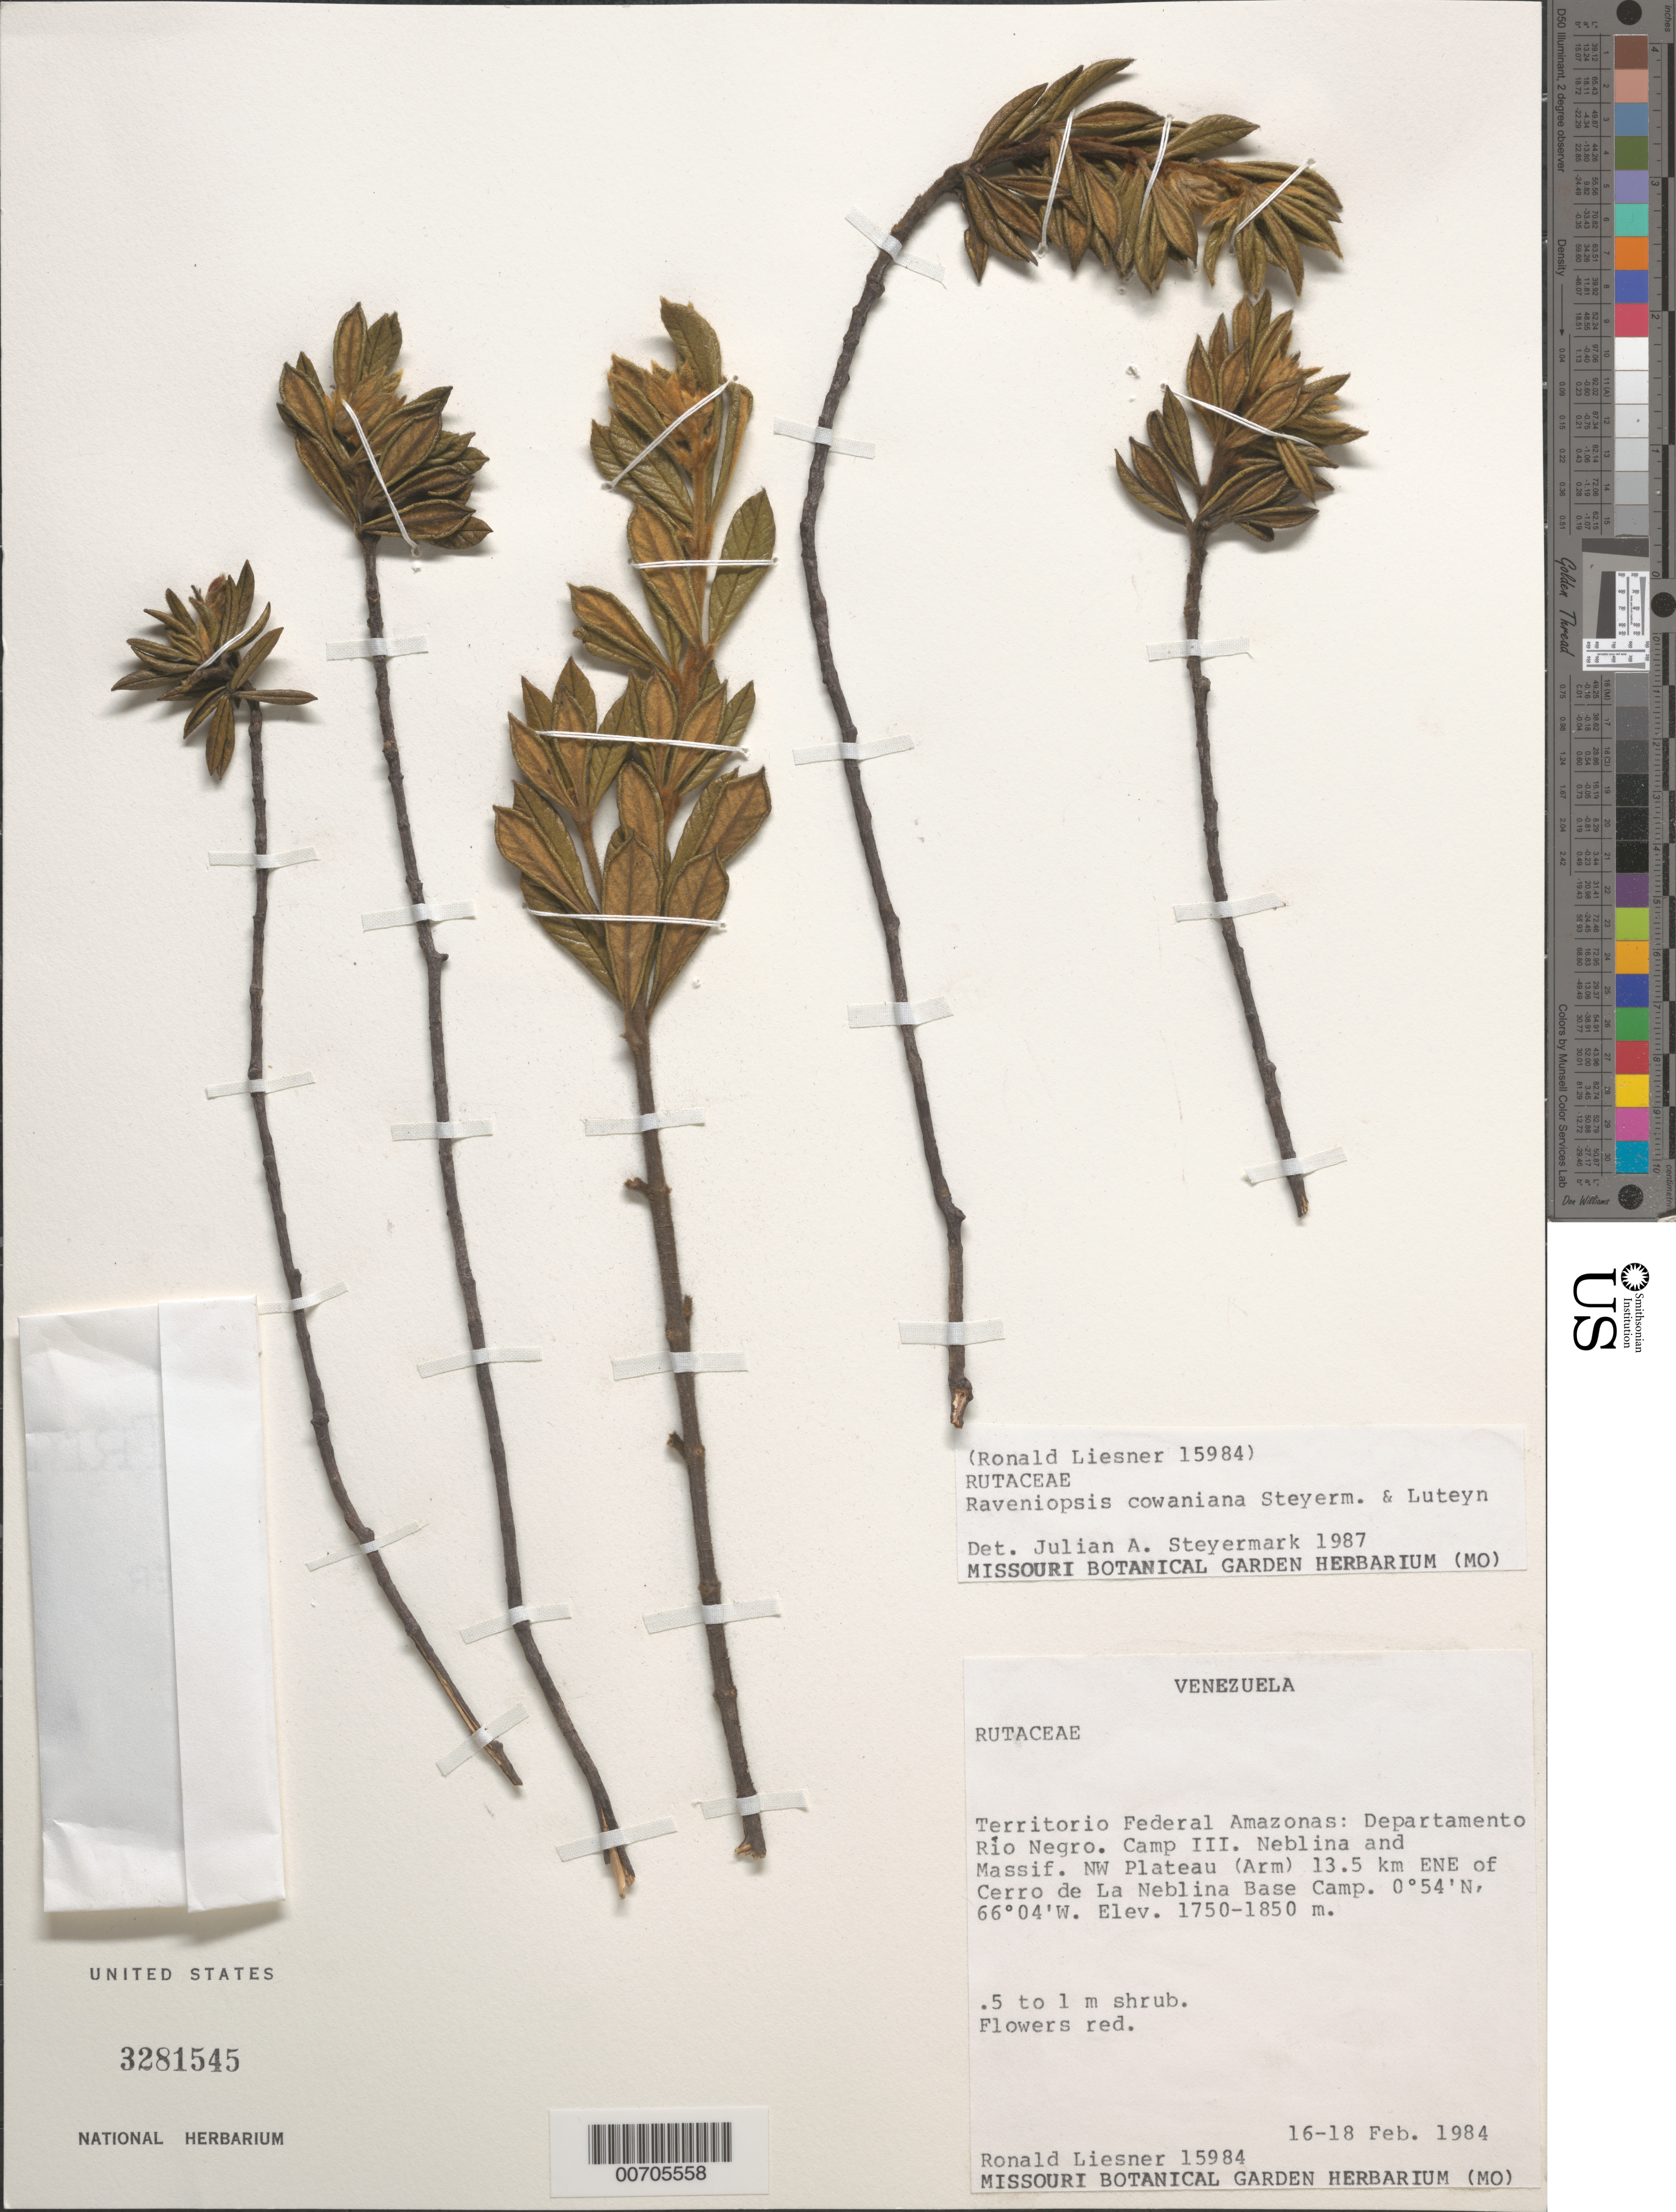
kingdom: Plantae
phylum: Tracheophyta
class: Magnoliopsida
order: Sapindales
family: Rutaceae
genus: Raveniopsis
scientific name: Raveniopsis cowaniana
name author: Steyerm. & Luteyn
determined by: Steyermark, Julian A., (VEN)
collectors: R. L. Liesner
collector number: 15984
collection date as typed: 16-Feb-84 to 18-Feb-84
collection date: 1984-02-16/1984-02-18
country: Venezuela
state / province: Amazonas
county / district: Río Negro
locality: Cerro de La Neblina Base Camp, Camp III, Neblina & Massif, NW Plateau, 13.5 km ENE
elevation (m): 1750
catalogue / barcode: US 3281545